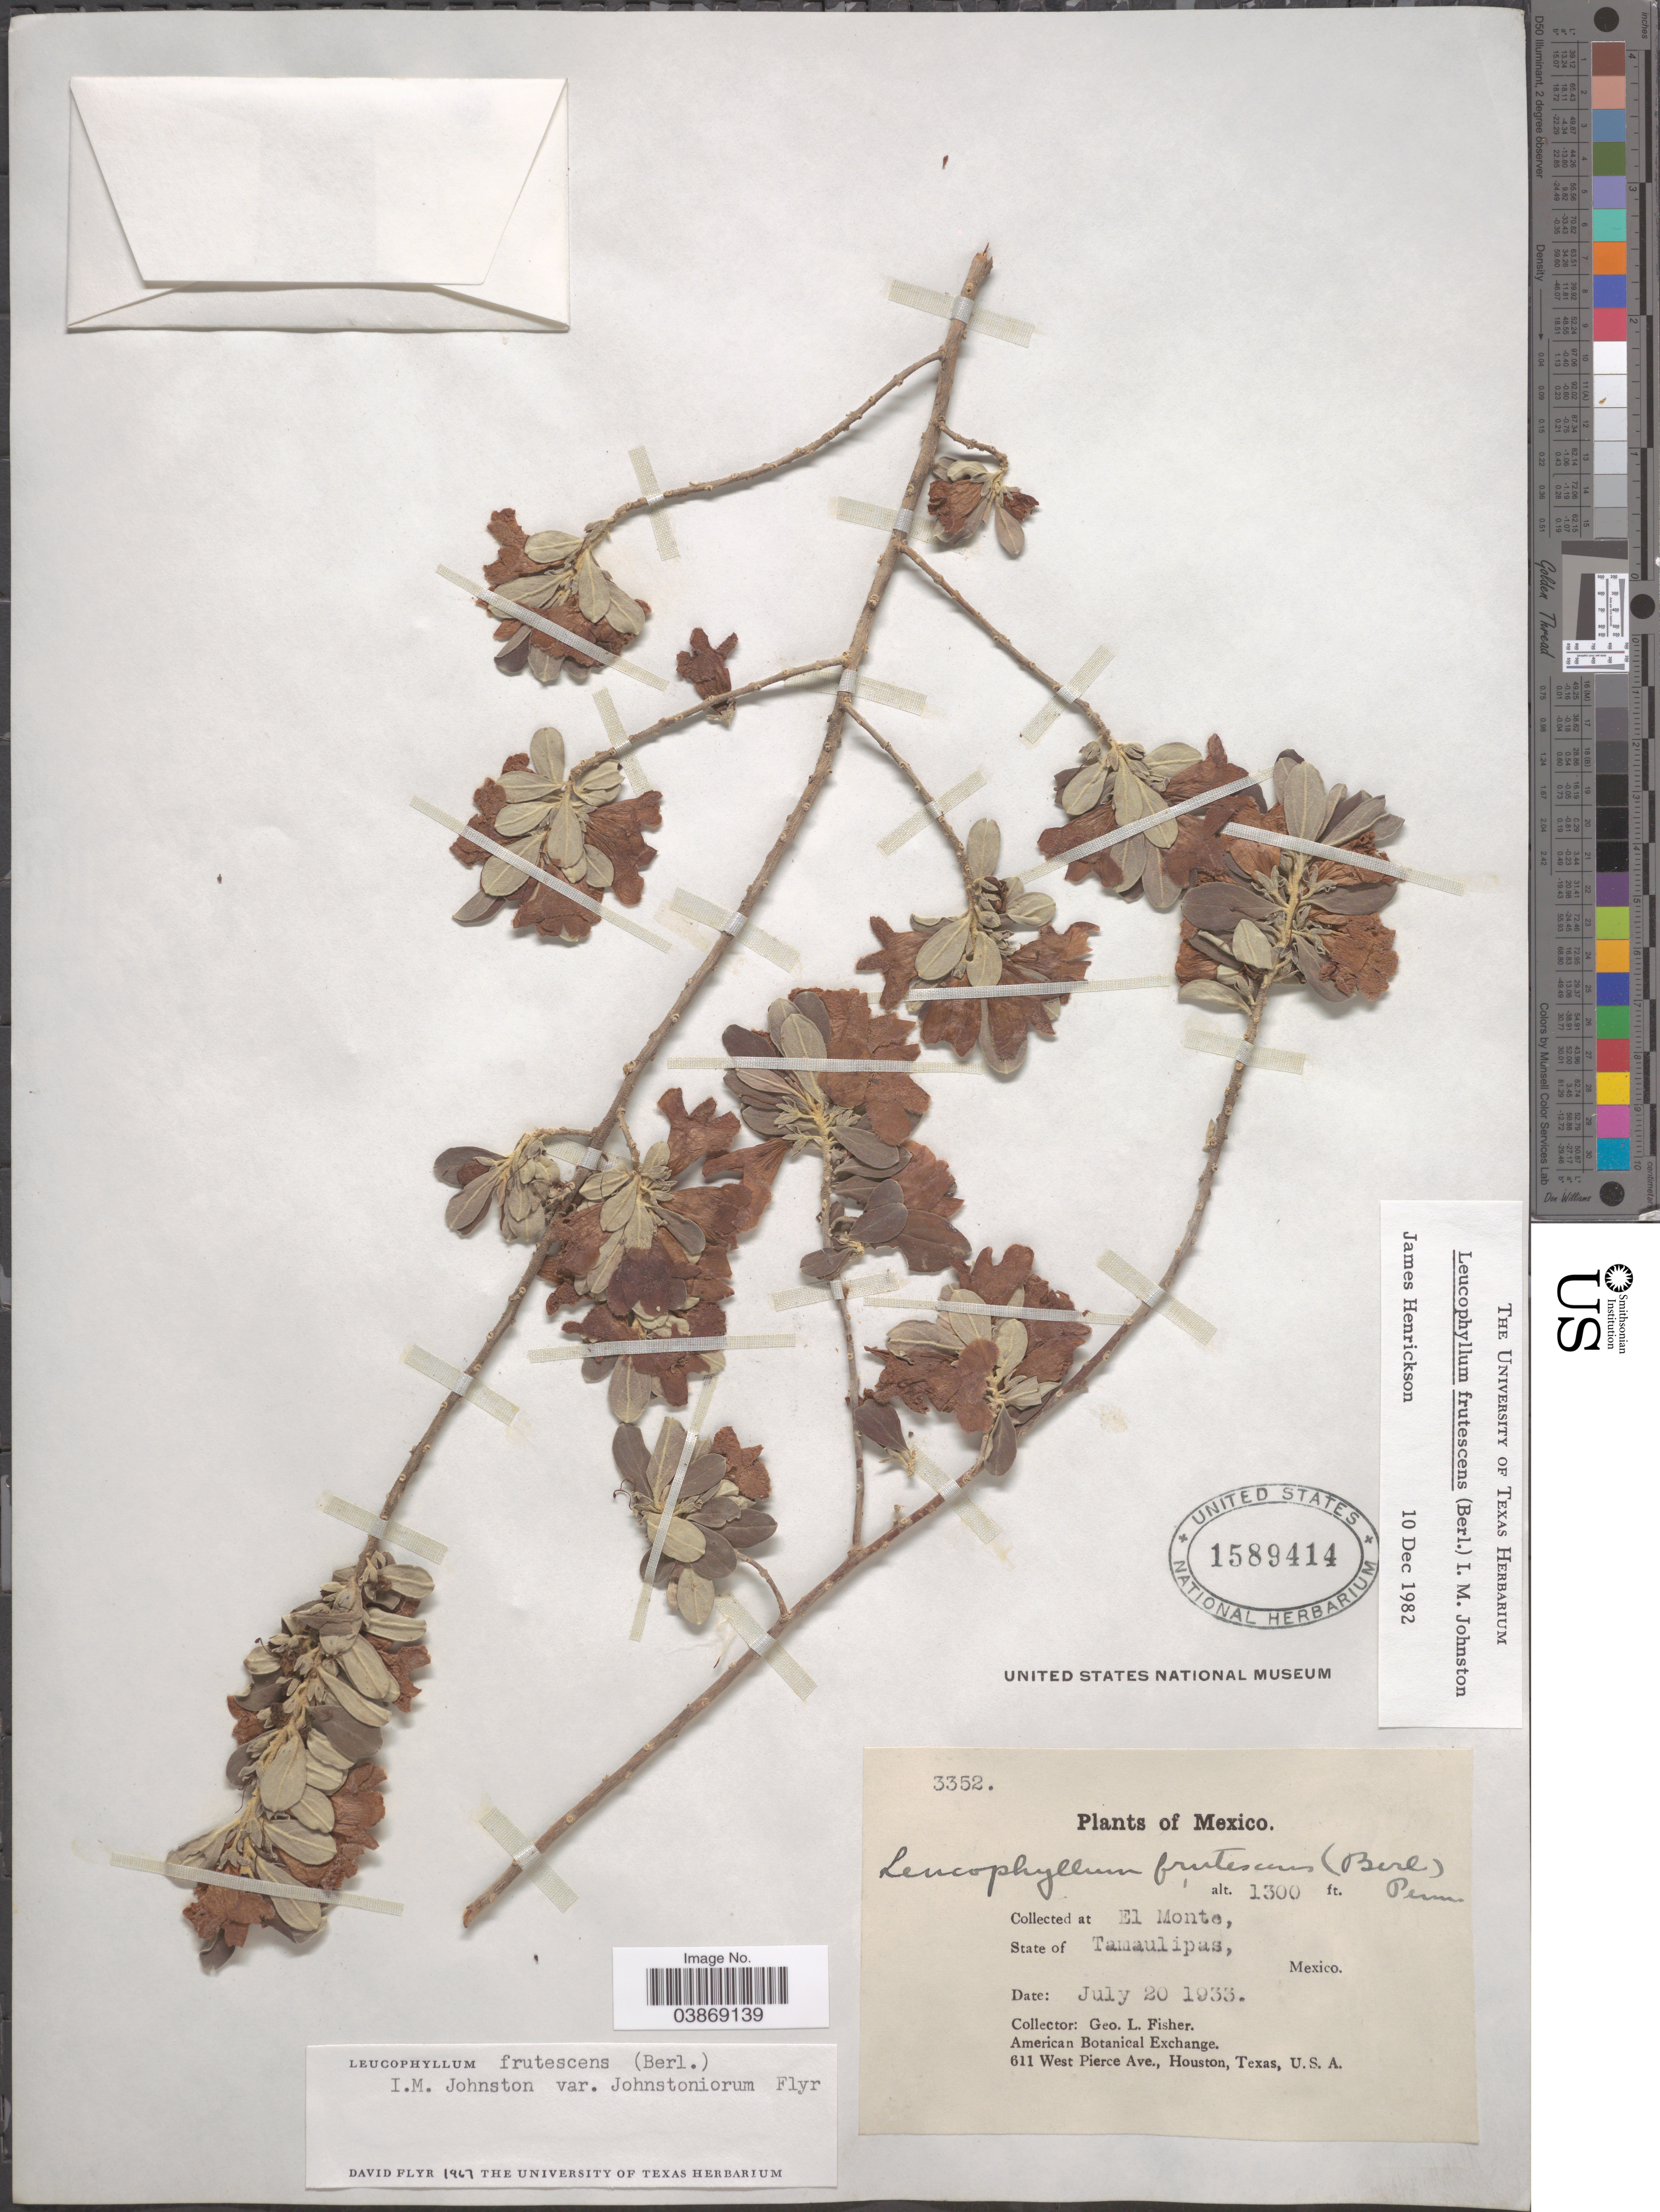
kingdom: Plantae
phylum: Tracheophyta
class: Magnoliopsida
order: Lamiales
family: Scrophulariaceae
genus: Leucophyllum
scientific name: Leucophyllum frutescens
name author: (Berland.) I.M. Johnst.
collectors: G. L. Fisher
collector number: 3352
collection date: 1933-07-20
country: Mexico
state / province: Tamaulipas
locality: El Monte.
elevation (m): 396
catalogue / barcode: US 1589414